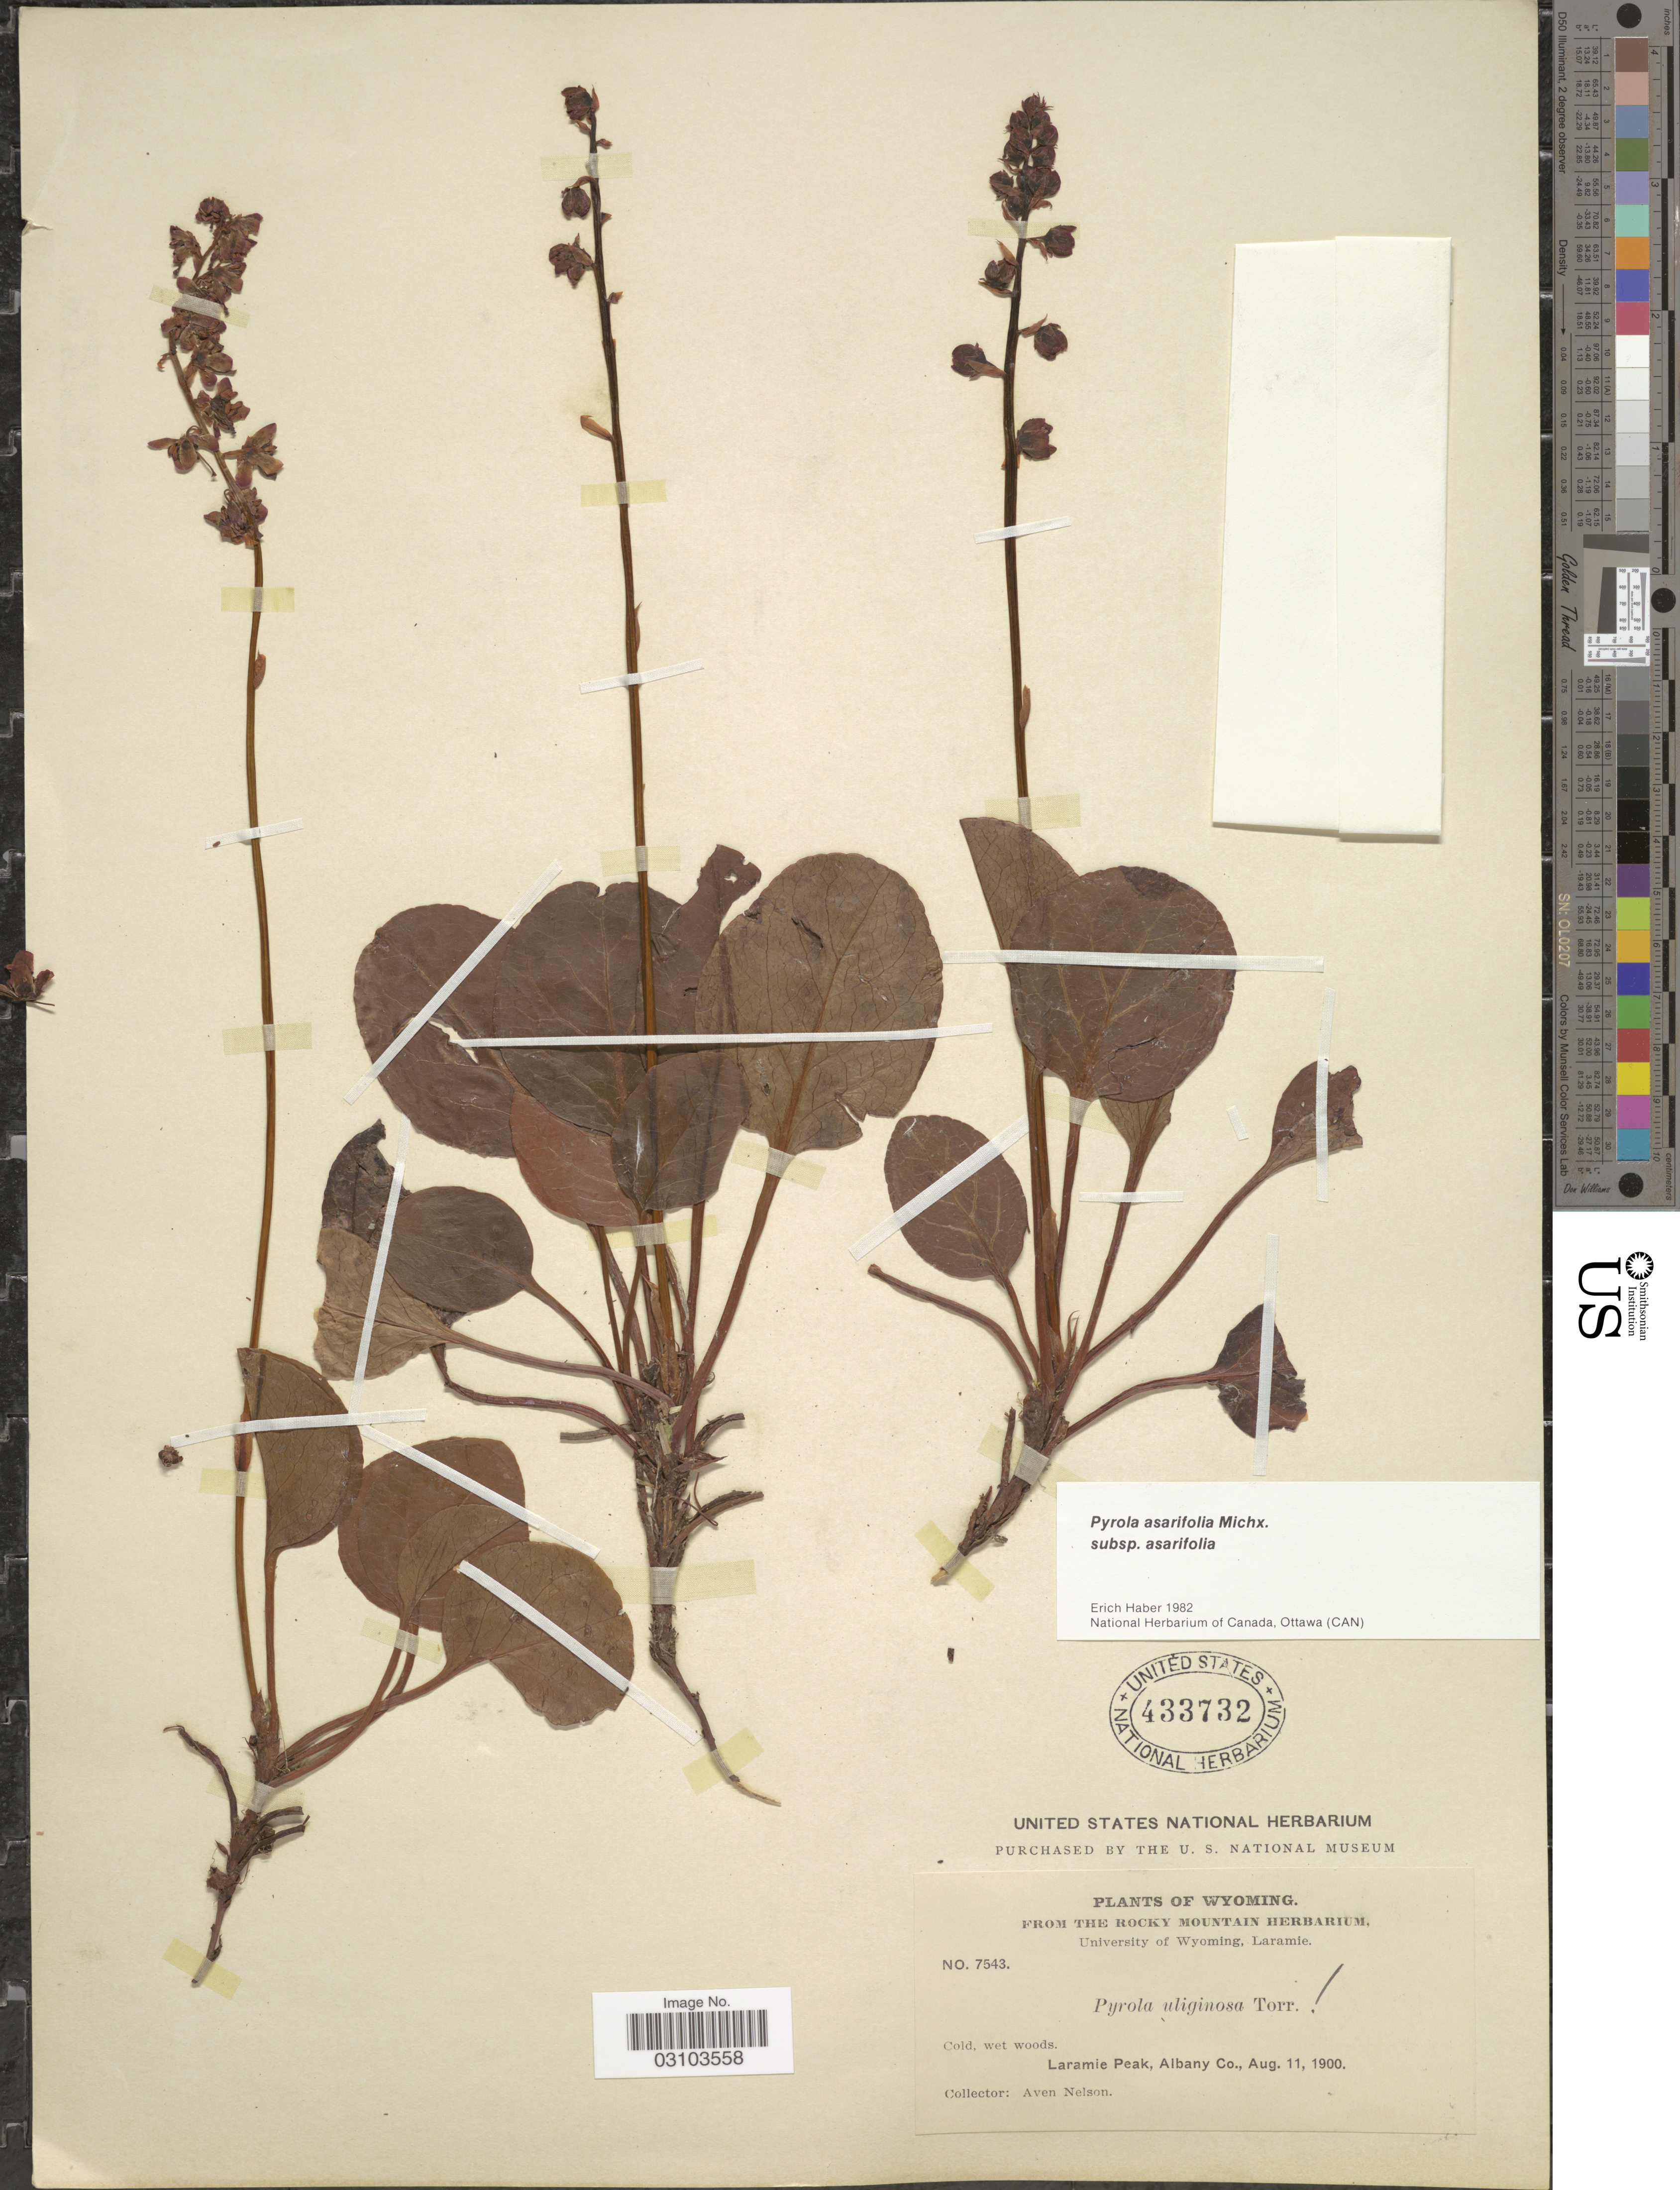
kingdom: Plantae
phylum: Tracheophyta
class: Magnoliopsida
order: Ericales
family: Ericaceae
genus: Pyrola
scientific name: Pyrola asarifolia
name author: Michx.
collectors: A. Nelson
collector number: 7543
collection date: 1900-08-11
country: United States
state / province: Wyoming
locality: Cold, wet woods. Laramie Peak, Albany Co.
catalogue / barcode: US 433732